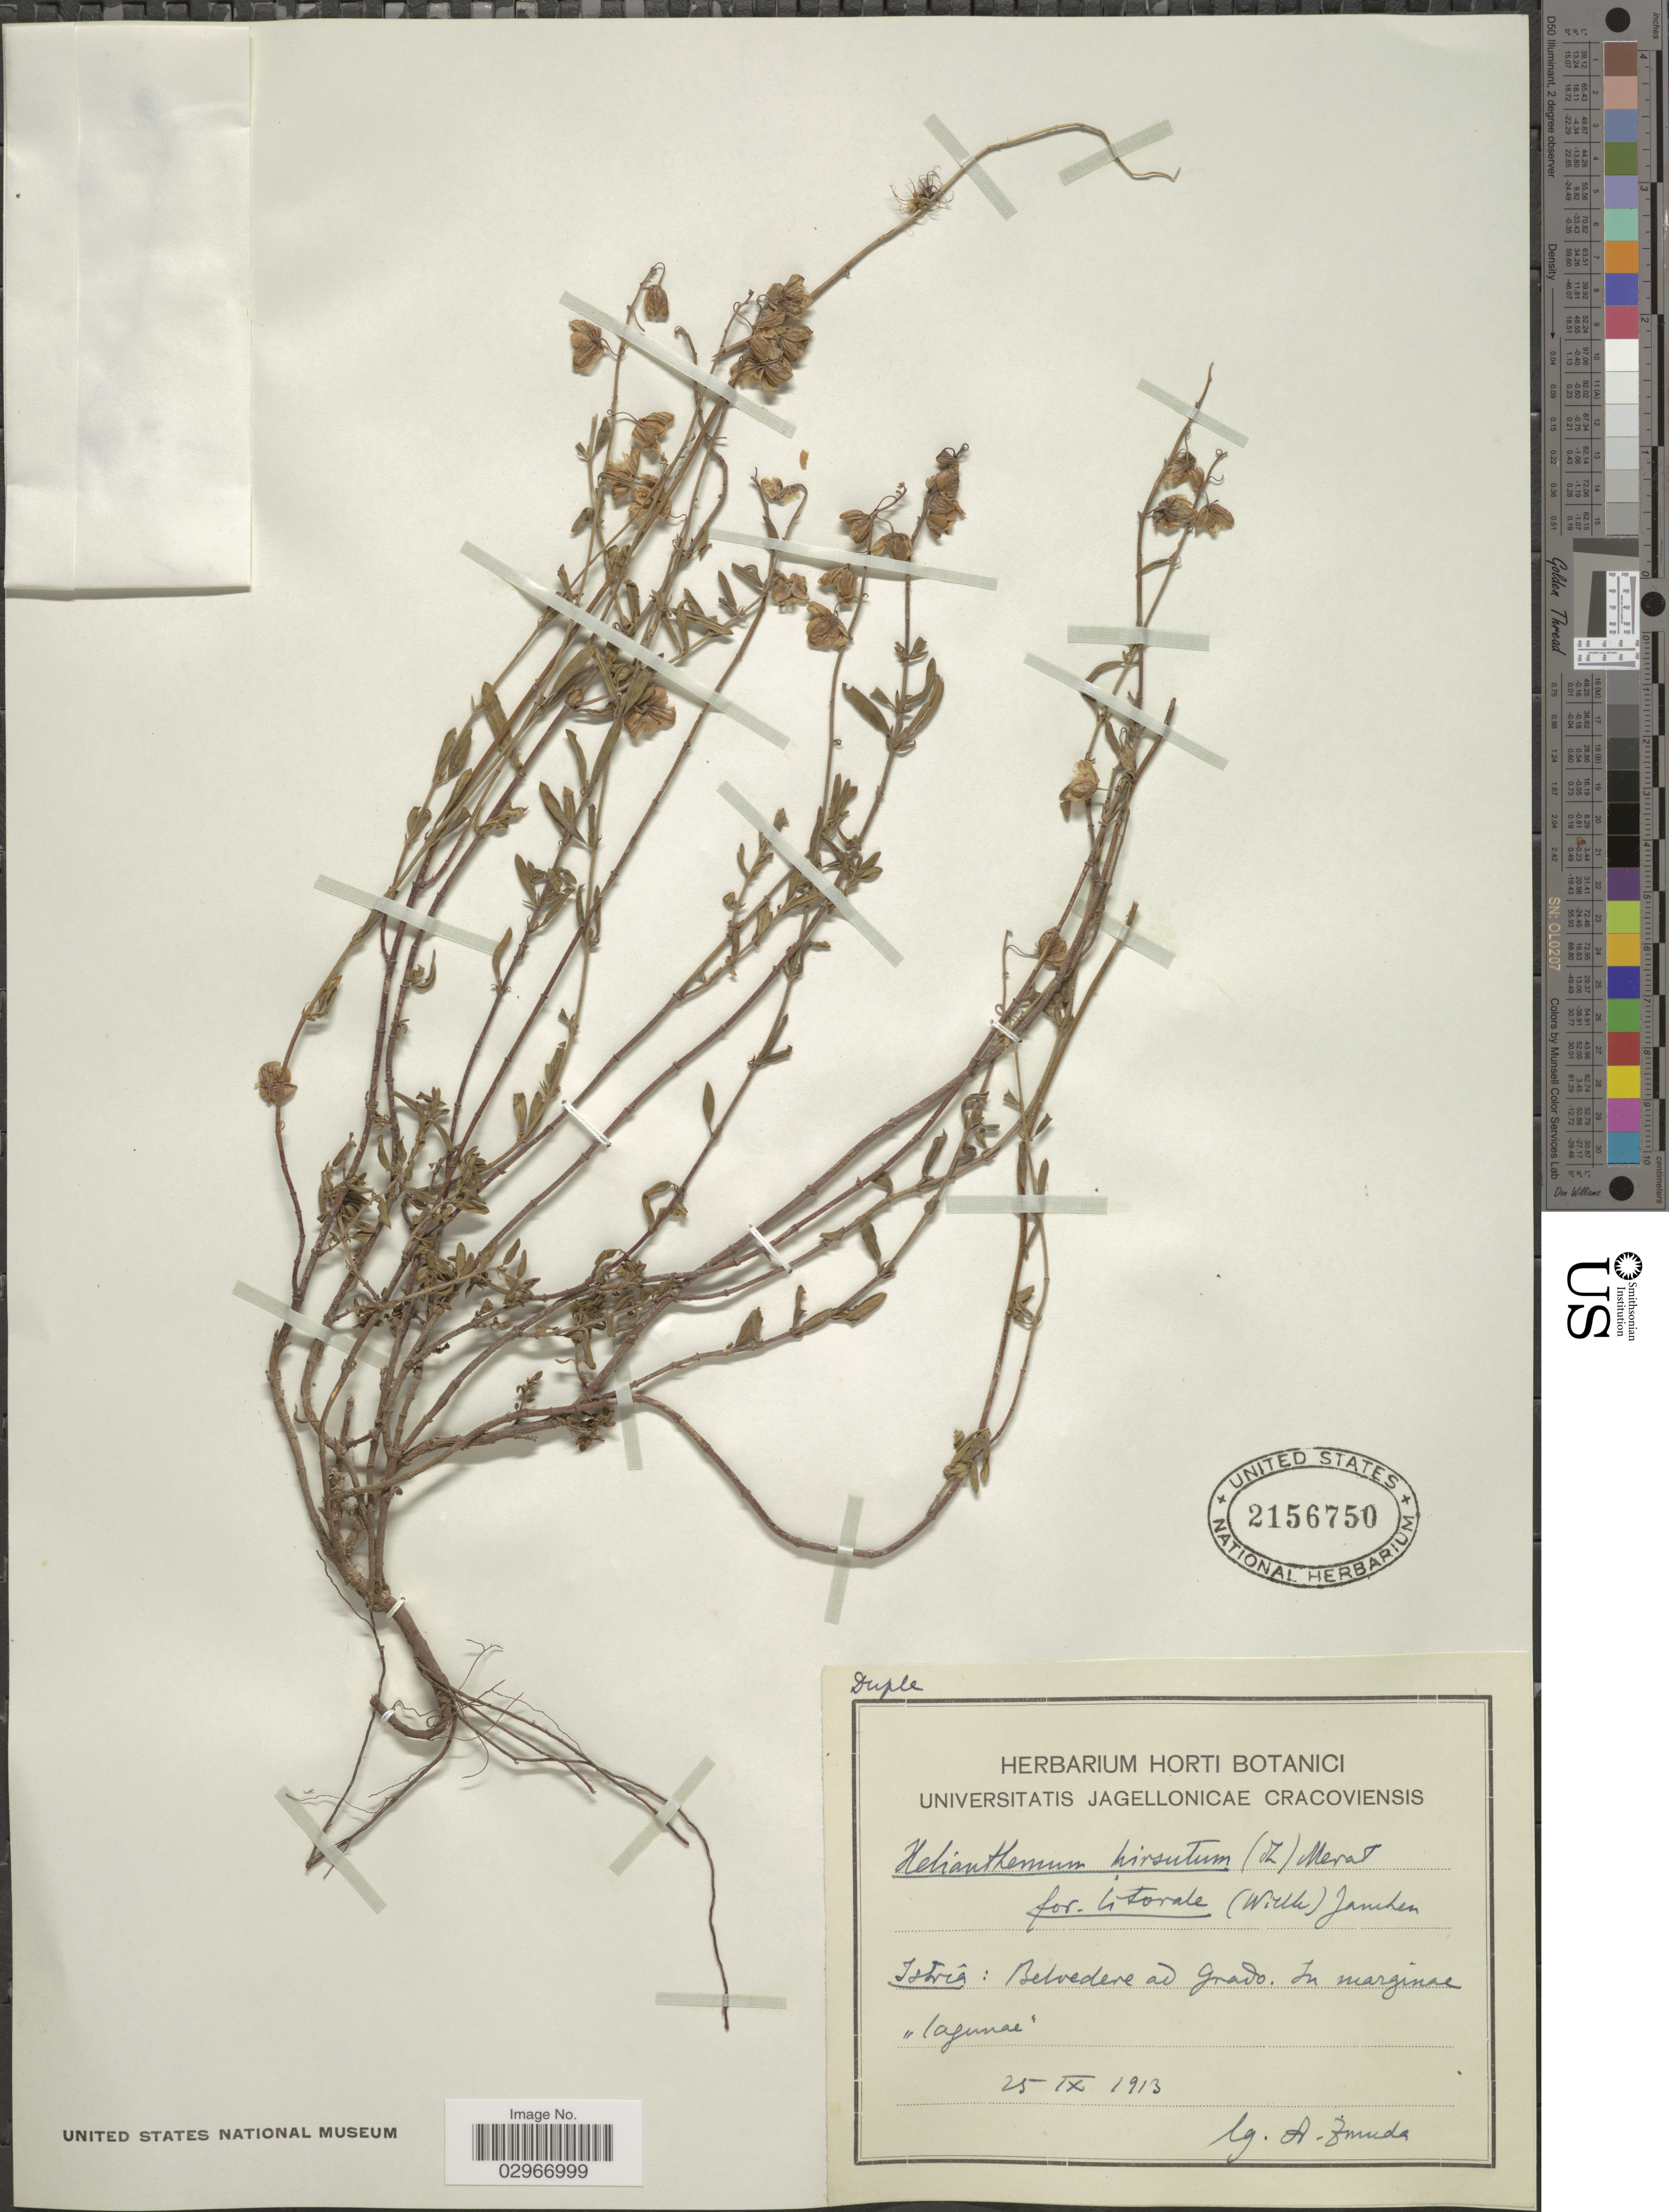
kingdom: Plantae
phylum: Tracheophyta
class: Magnoliopsida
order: Malvales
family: Cistaceae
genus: Helianthemum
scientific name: Helianthemum hirsutum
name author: Merat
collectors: A. Imuda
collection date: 1913-09-25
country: Croatia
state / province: Istria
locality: Belvedere ad grado. In marginae "lagunae".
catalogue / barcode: US 2156750